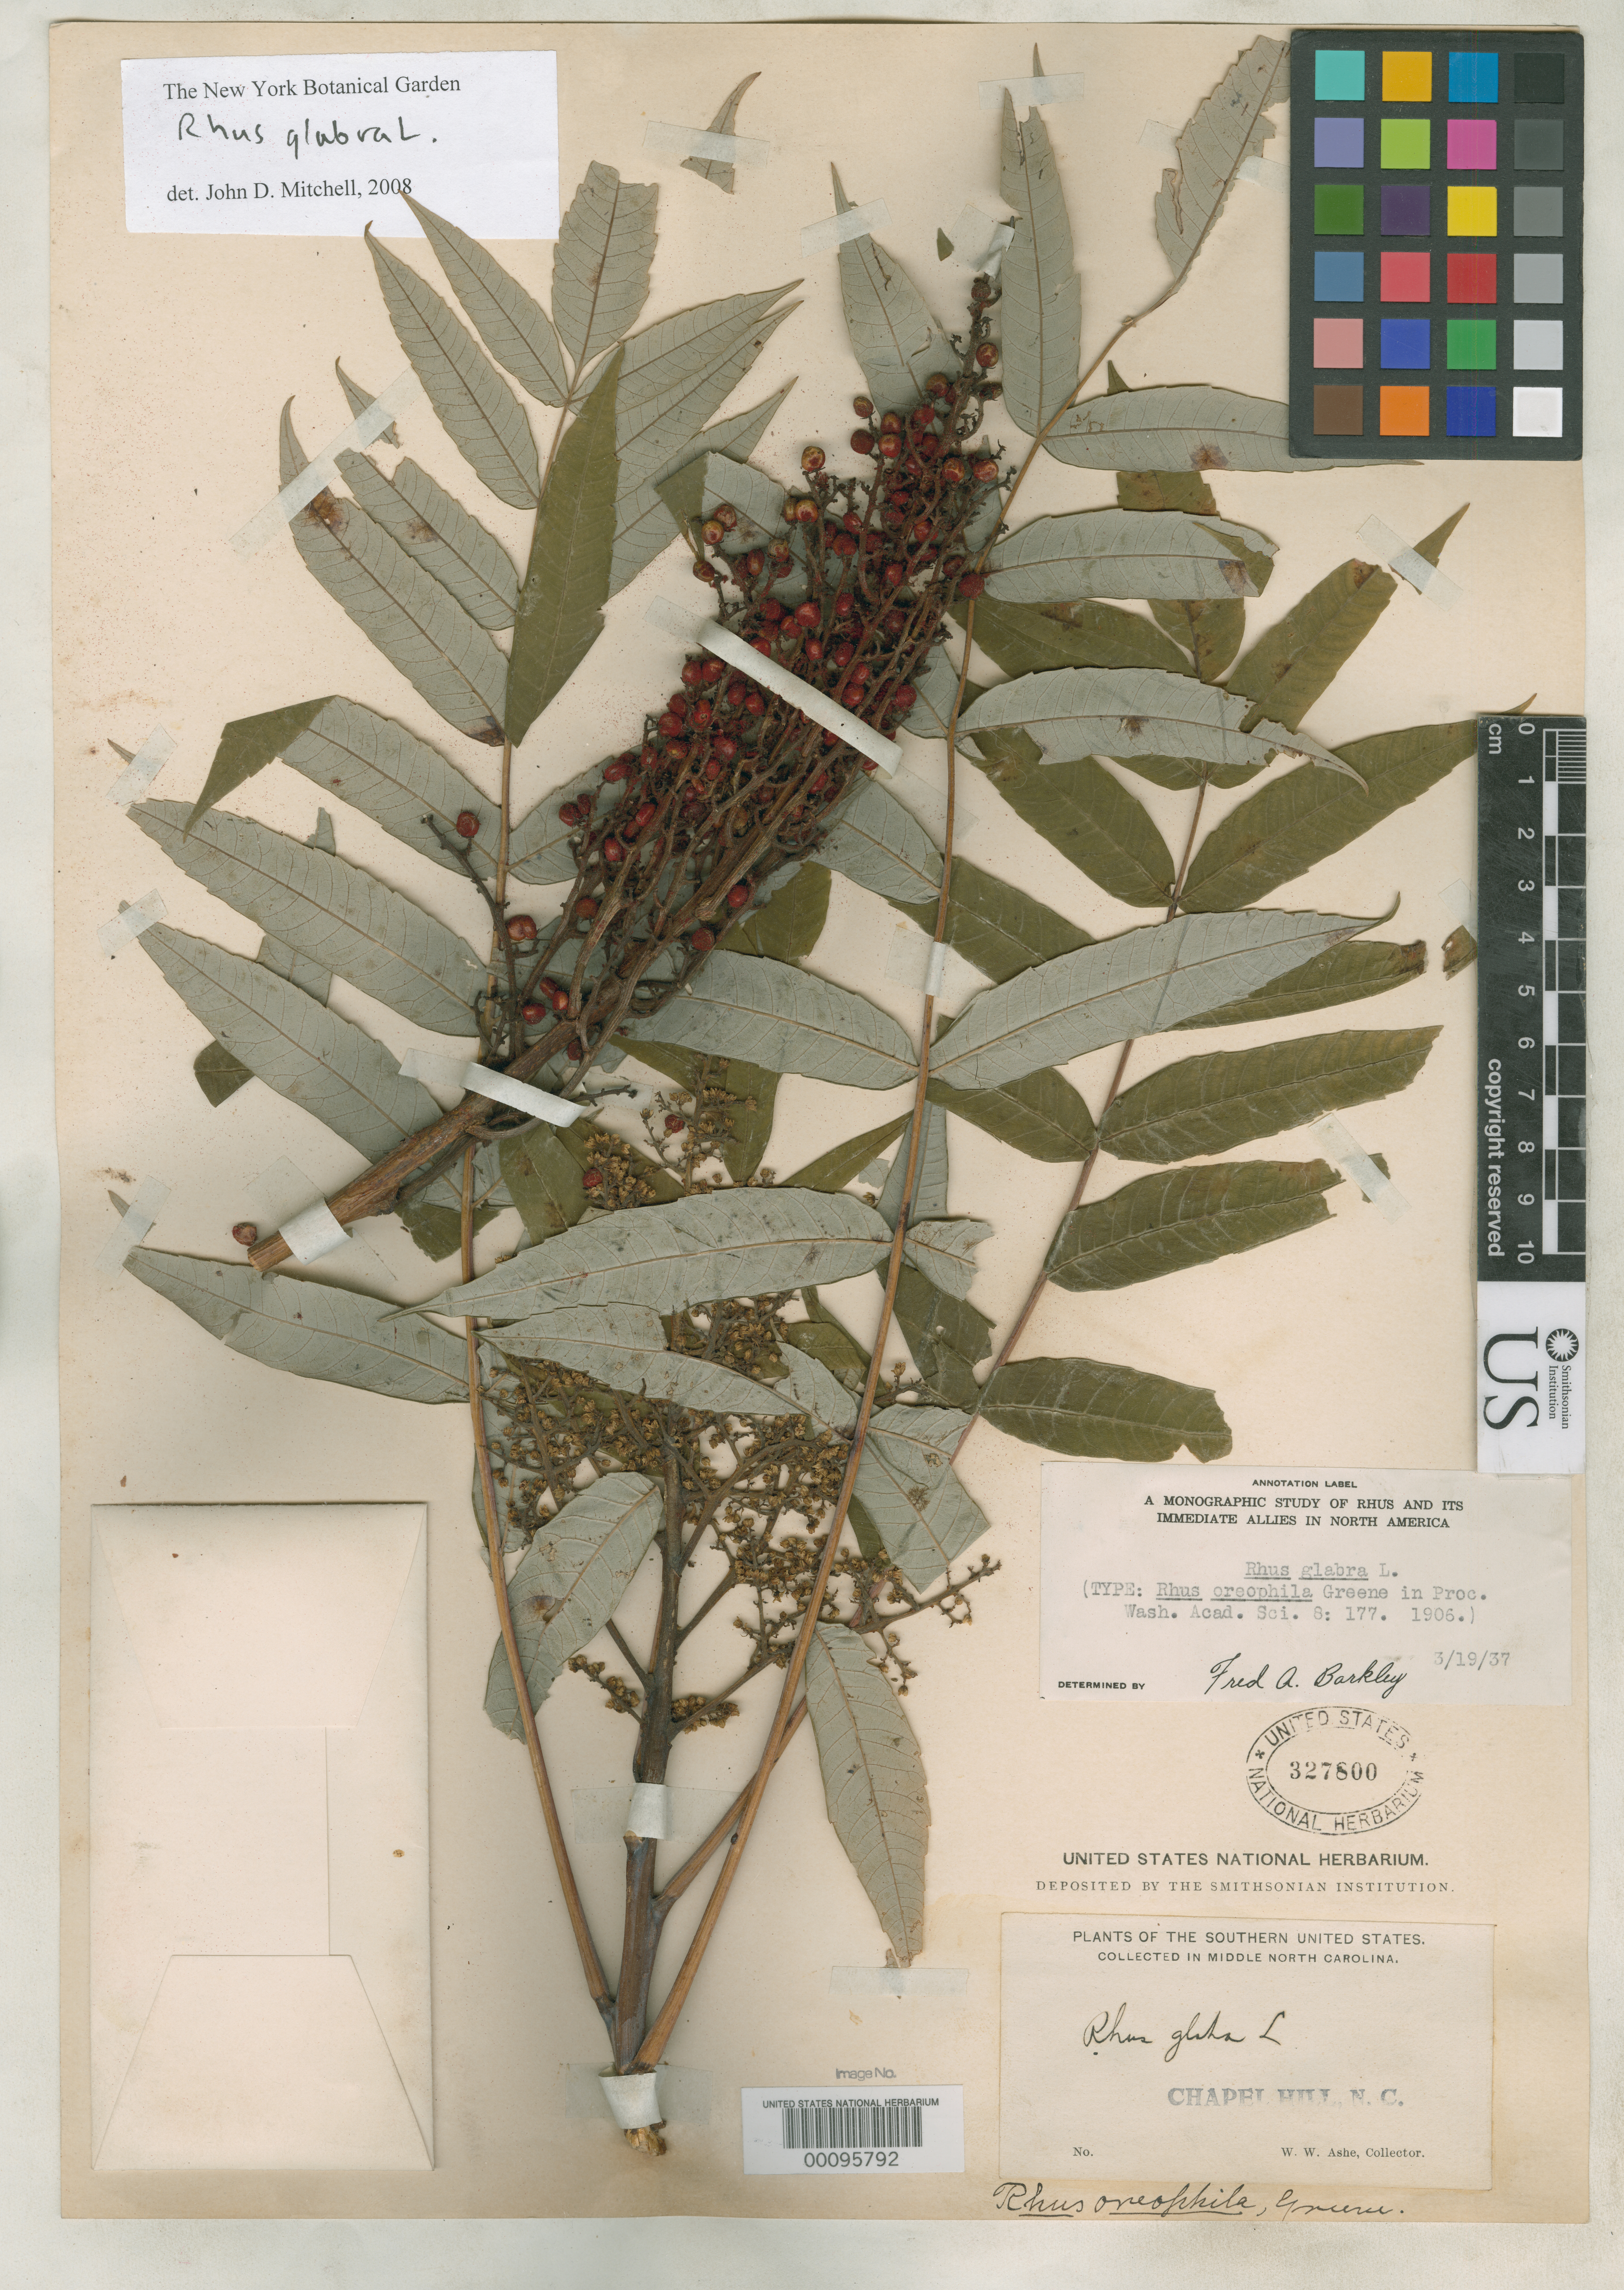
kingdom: Plantae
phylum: Tracheophyta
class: Magnoliopsida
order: Sapindales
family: Anacardiaceae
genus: Rhus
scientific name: Rhus oreophila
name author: Greene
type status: Holotype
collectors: W. W. Ashe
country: United States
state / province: North Carolina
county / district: Orange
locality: Chapel Hill.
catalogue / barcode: US 327800